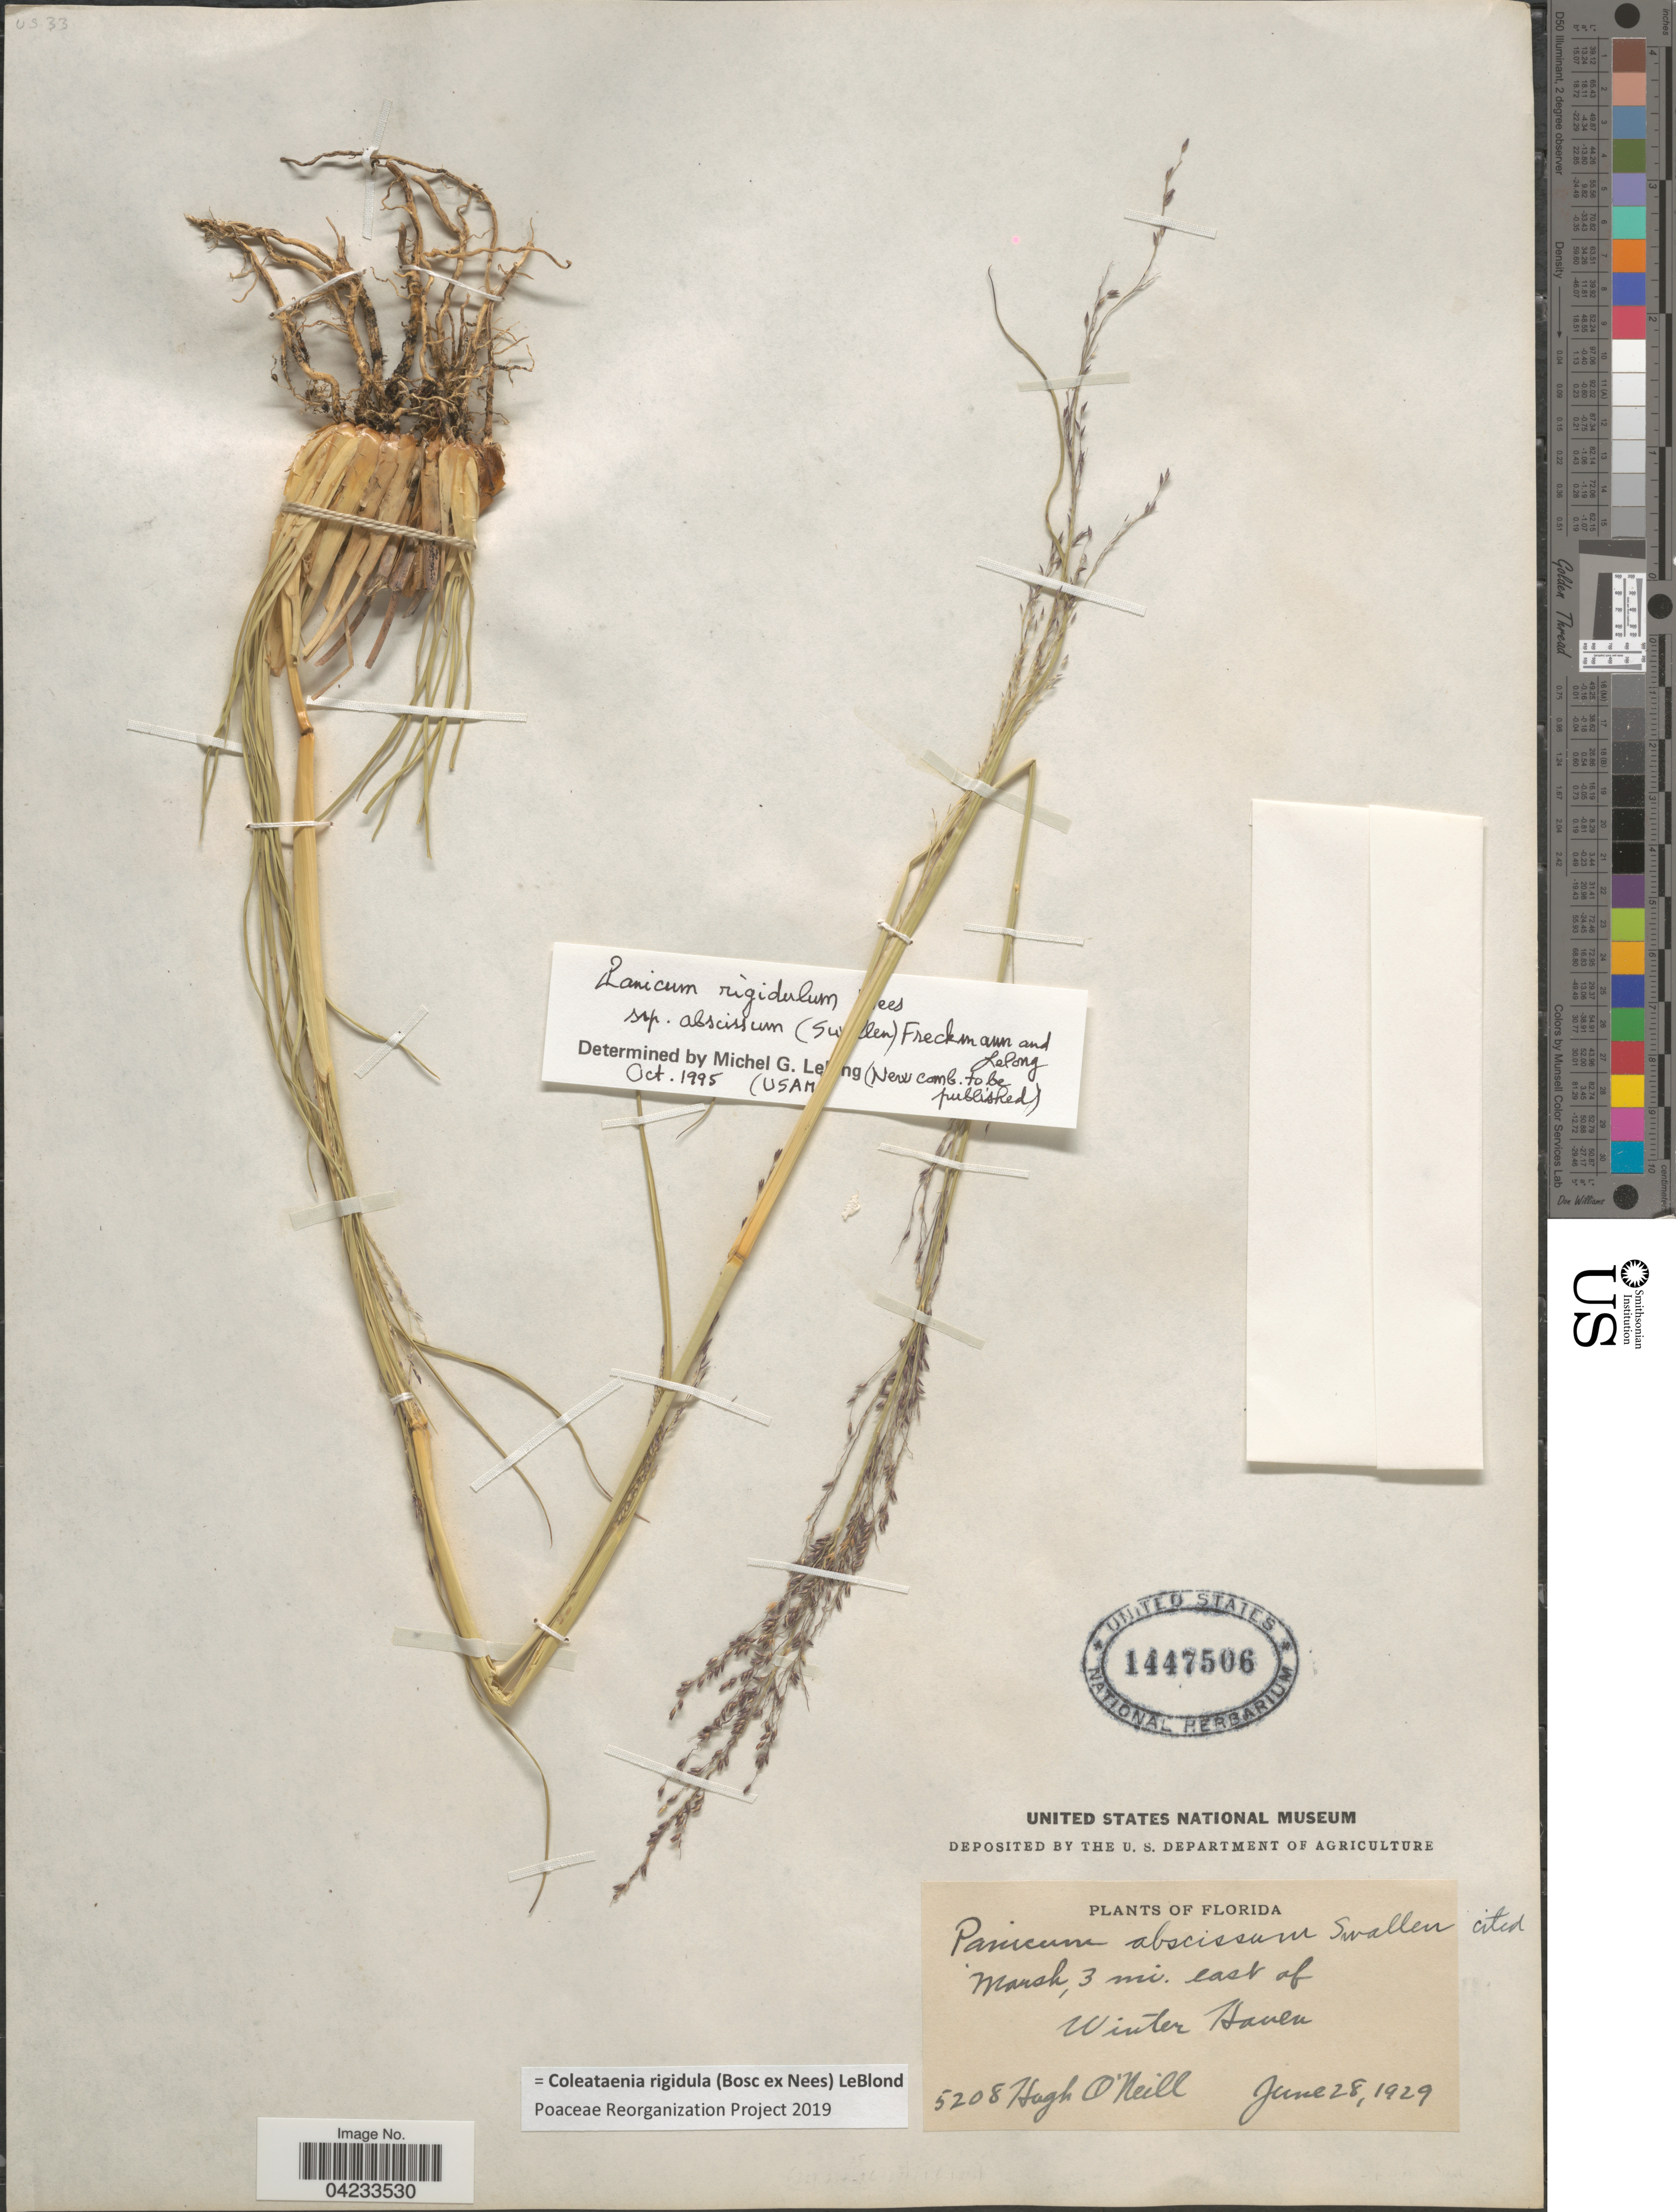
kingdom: Plantae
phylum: Tracheophyta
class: Liliopsida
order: Poales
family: Poaceae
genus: Coleataenia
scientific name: Coleataenia rigidula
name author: (Bosc ex Nees) LeBlond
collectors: H. O'Neill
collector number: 5208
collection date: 1929-06-28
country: United States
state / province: Florida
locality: Marsh, 3 mi. east of Winter Haven.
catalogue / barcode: US 1447506